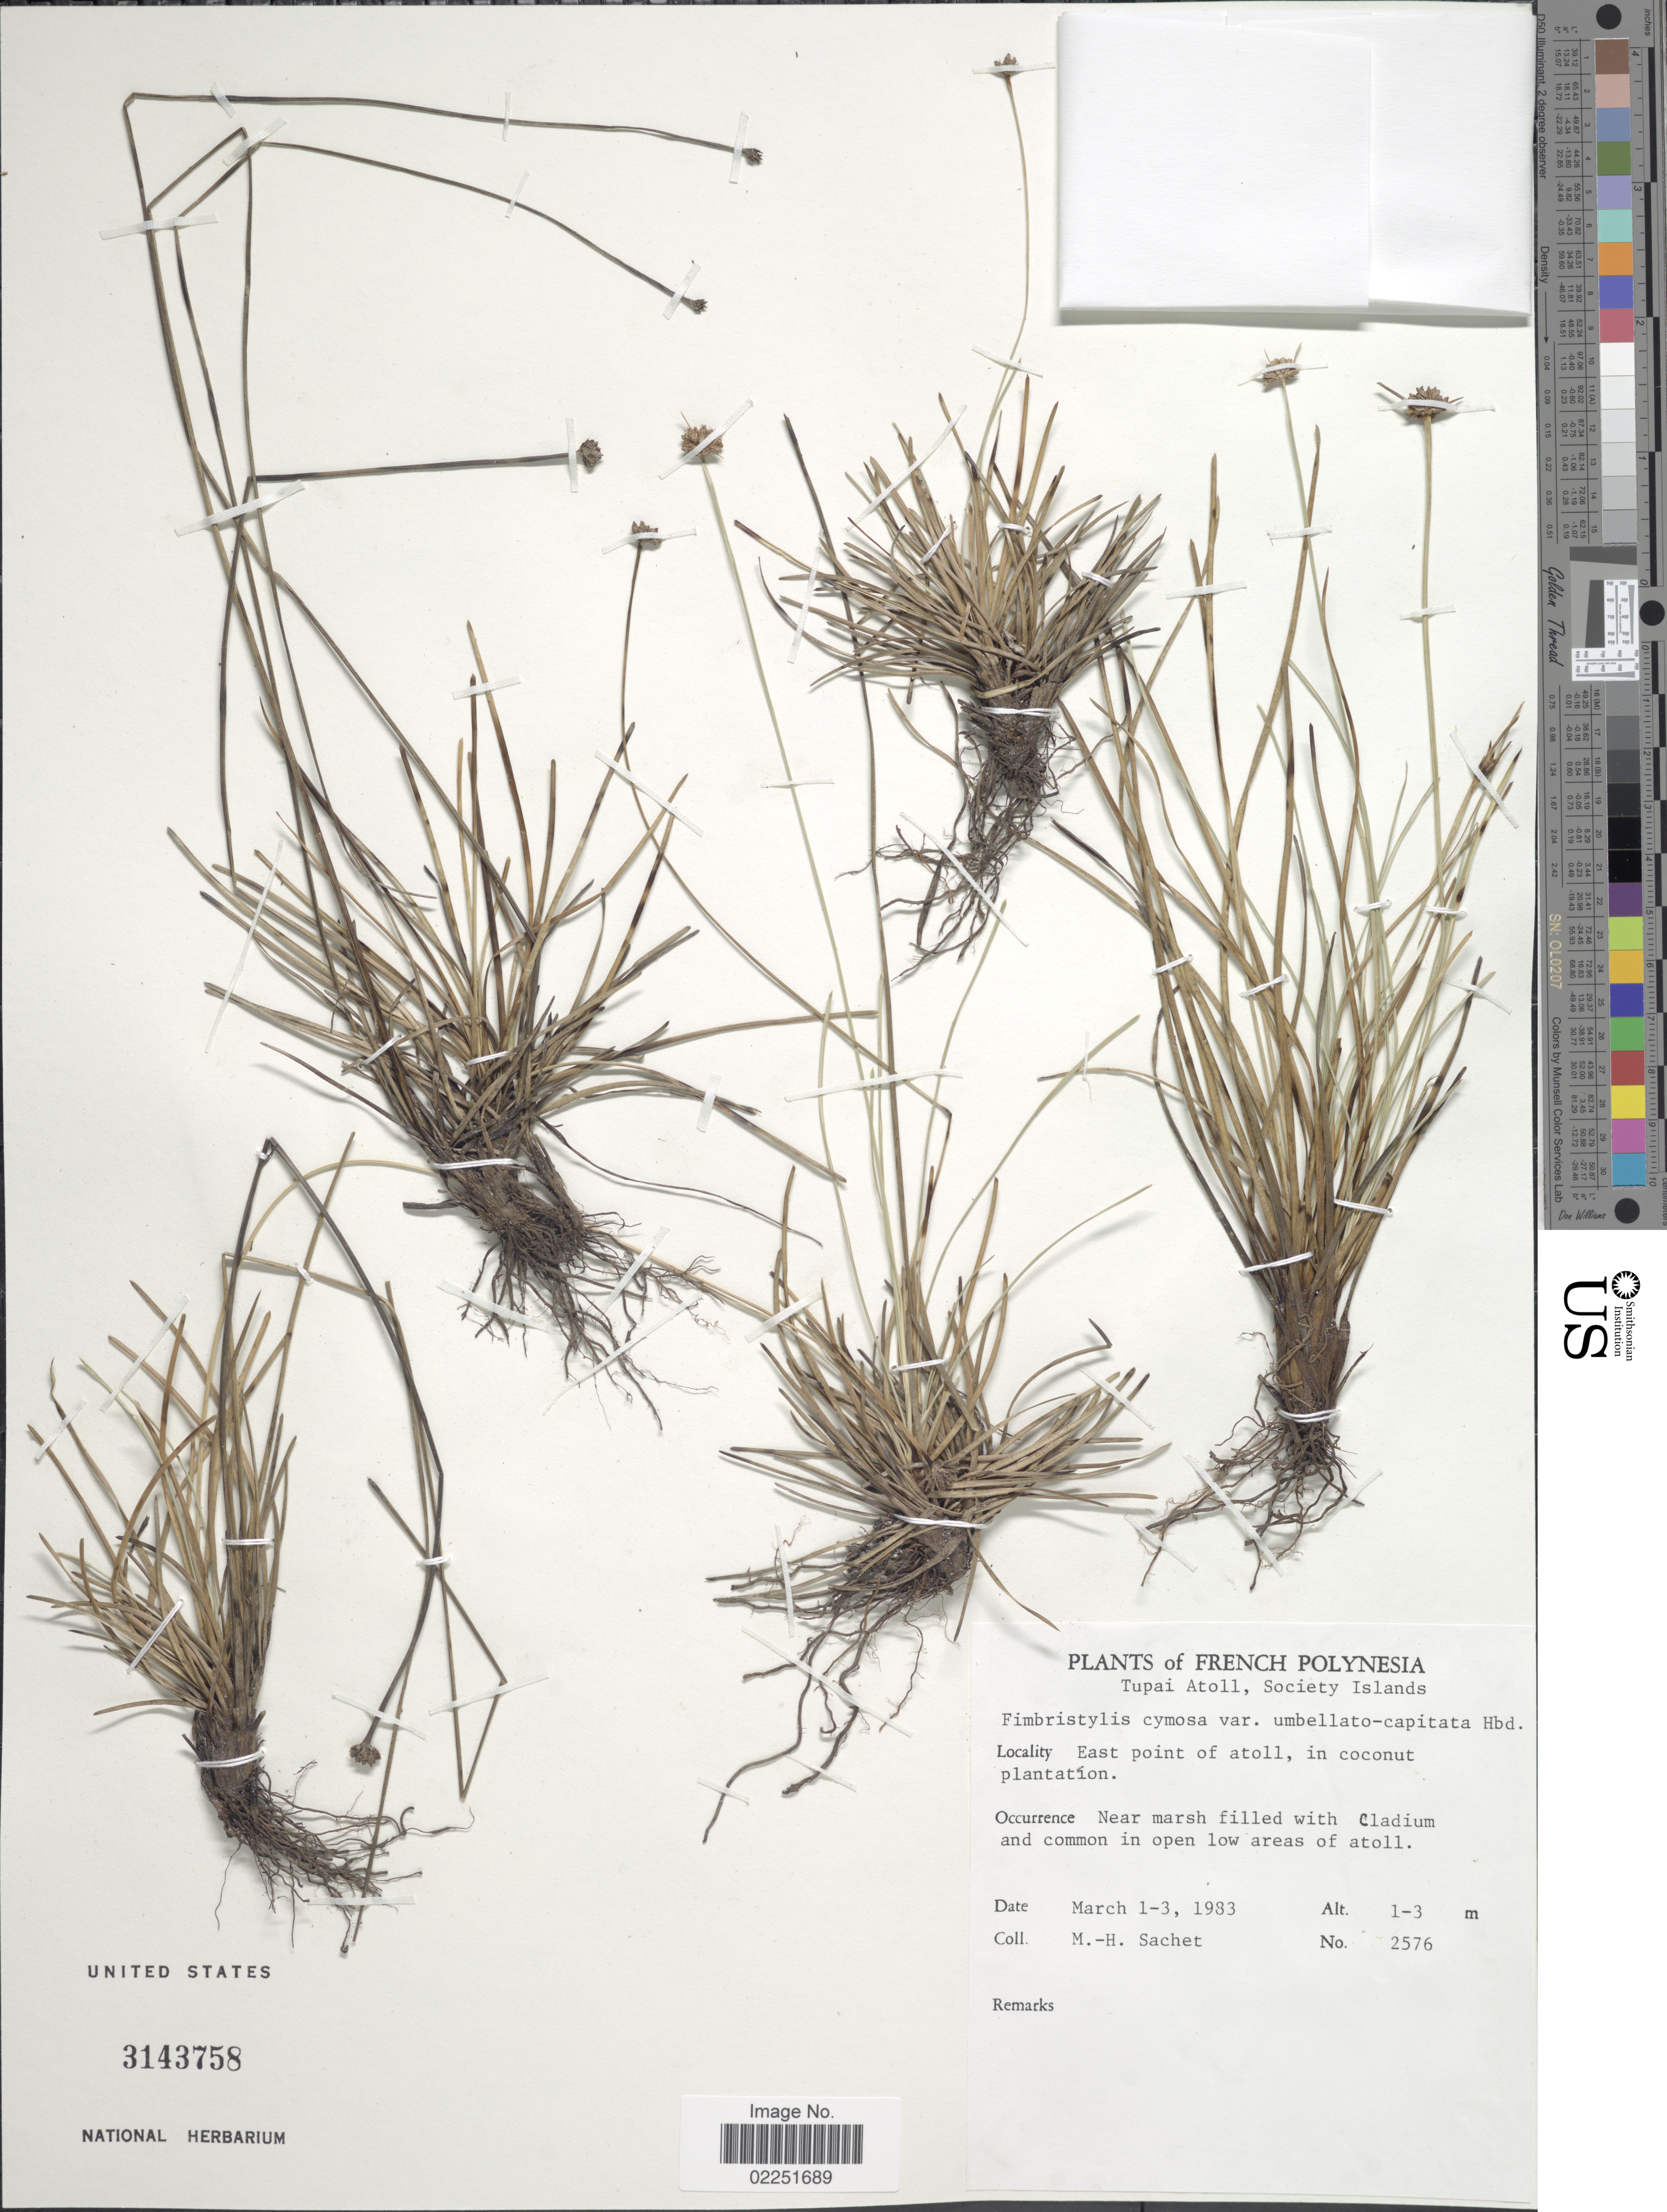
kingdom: Plantae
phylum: Tracheophyta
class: Liliopsida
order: Poales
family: Cyperaceae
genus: Fimbristylis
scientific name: Fimbristylis cymosa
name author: R. Br.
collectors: M.-H. Sachet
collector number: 2576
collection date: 1983-03-01/1983-03-03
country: French Polynesia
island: Tupai Atoll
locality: Tupai Atoll, Society Islands. East point of atoll, in coconut plantation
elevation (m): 1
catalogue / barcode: US 3143758